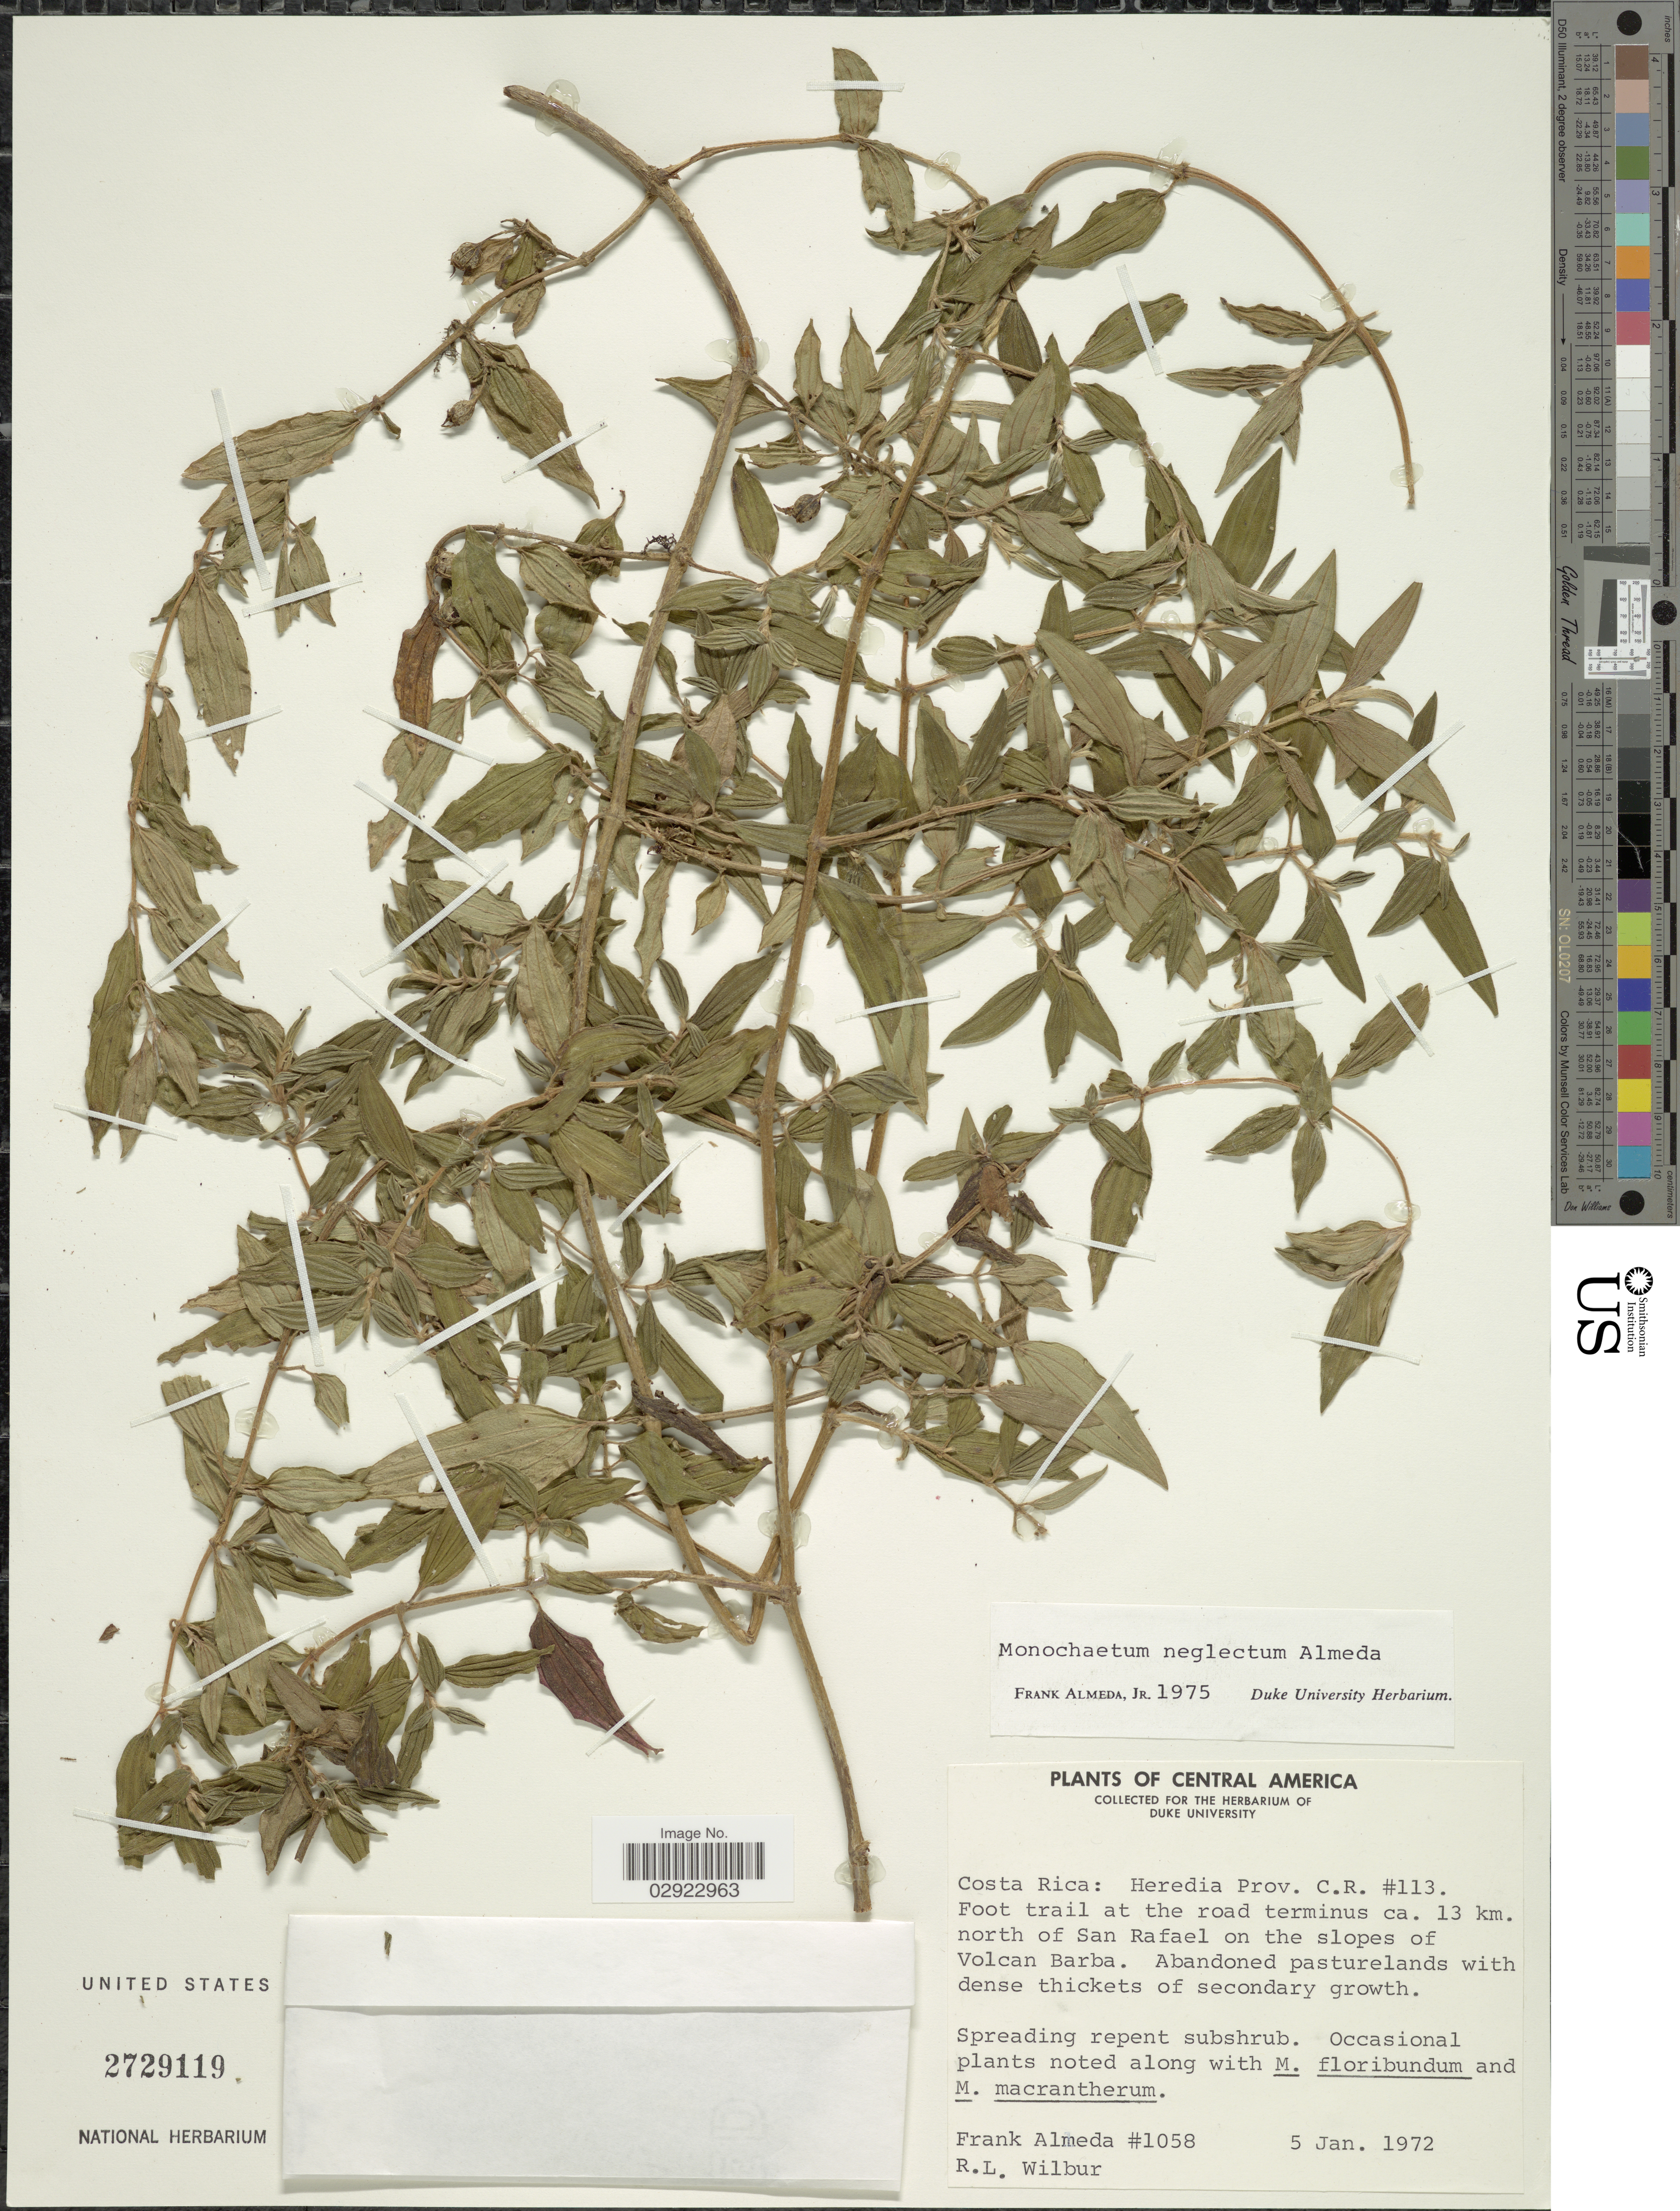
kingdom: Plantae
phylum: Tracheophyta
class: Magnoliopsida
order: Myrtales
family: Melastomataceae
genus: Monochaetum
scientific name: Monochaetum neglectum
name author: Almeda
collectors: F. Almeda & R. L. Wilbur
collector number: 1058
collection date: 1972-01-05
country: Costa Rica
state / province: Heredia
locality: Heredia Prov. C.R. #113. Foot trail at the road terminus ca. 13 km. north of San Rafael on the slopes of Volcan Barba.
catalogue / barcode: US 2729119